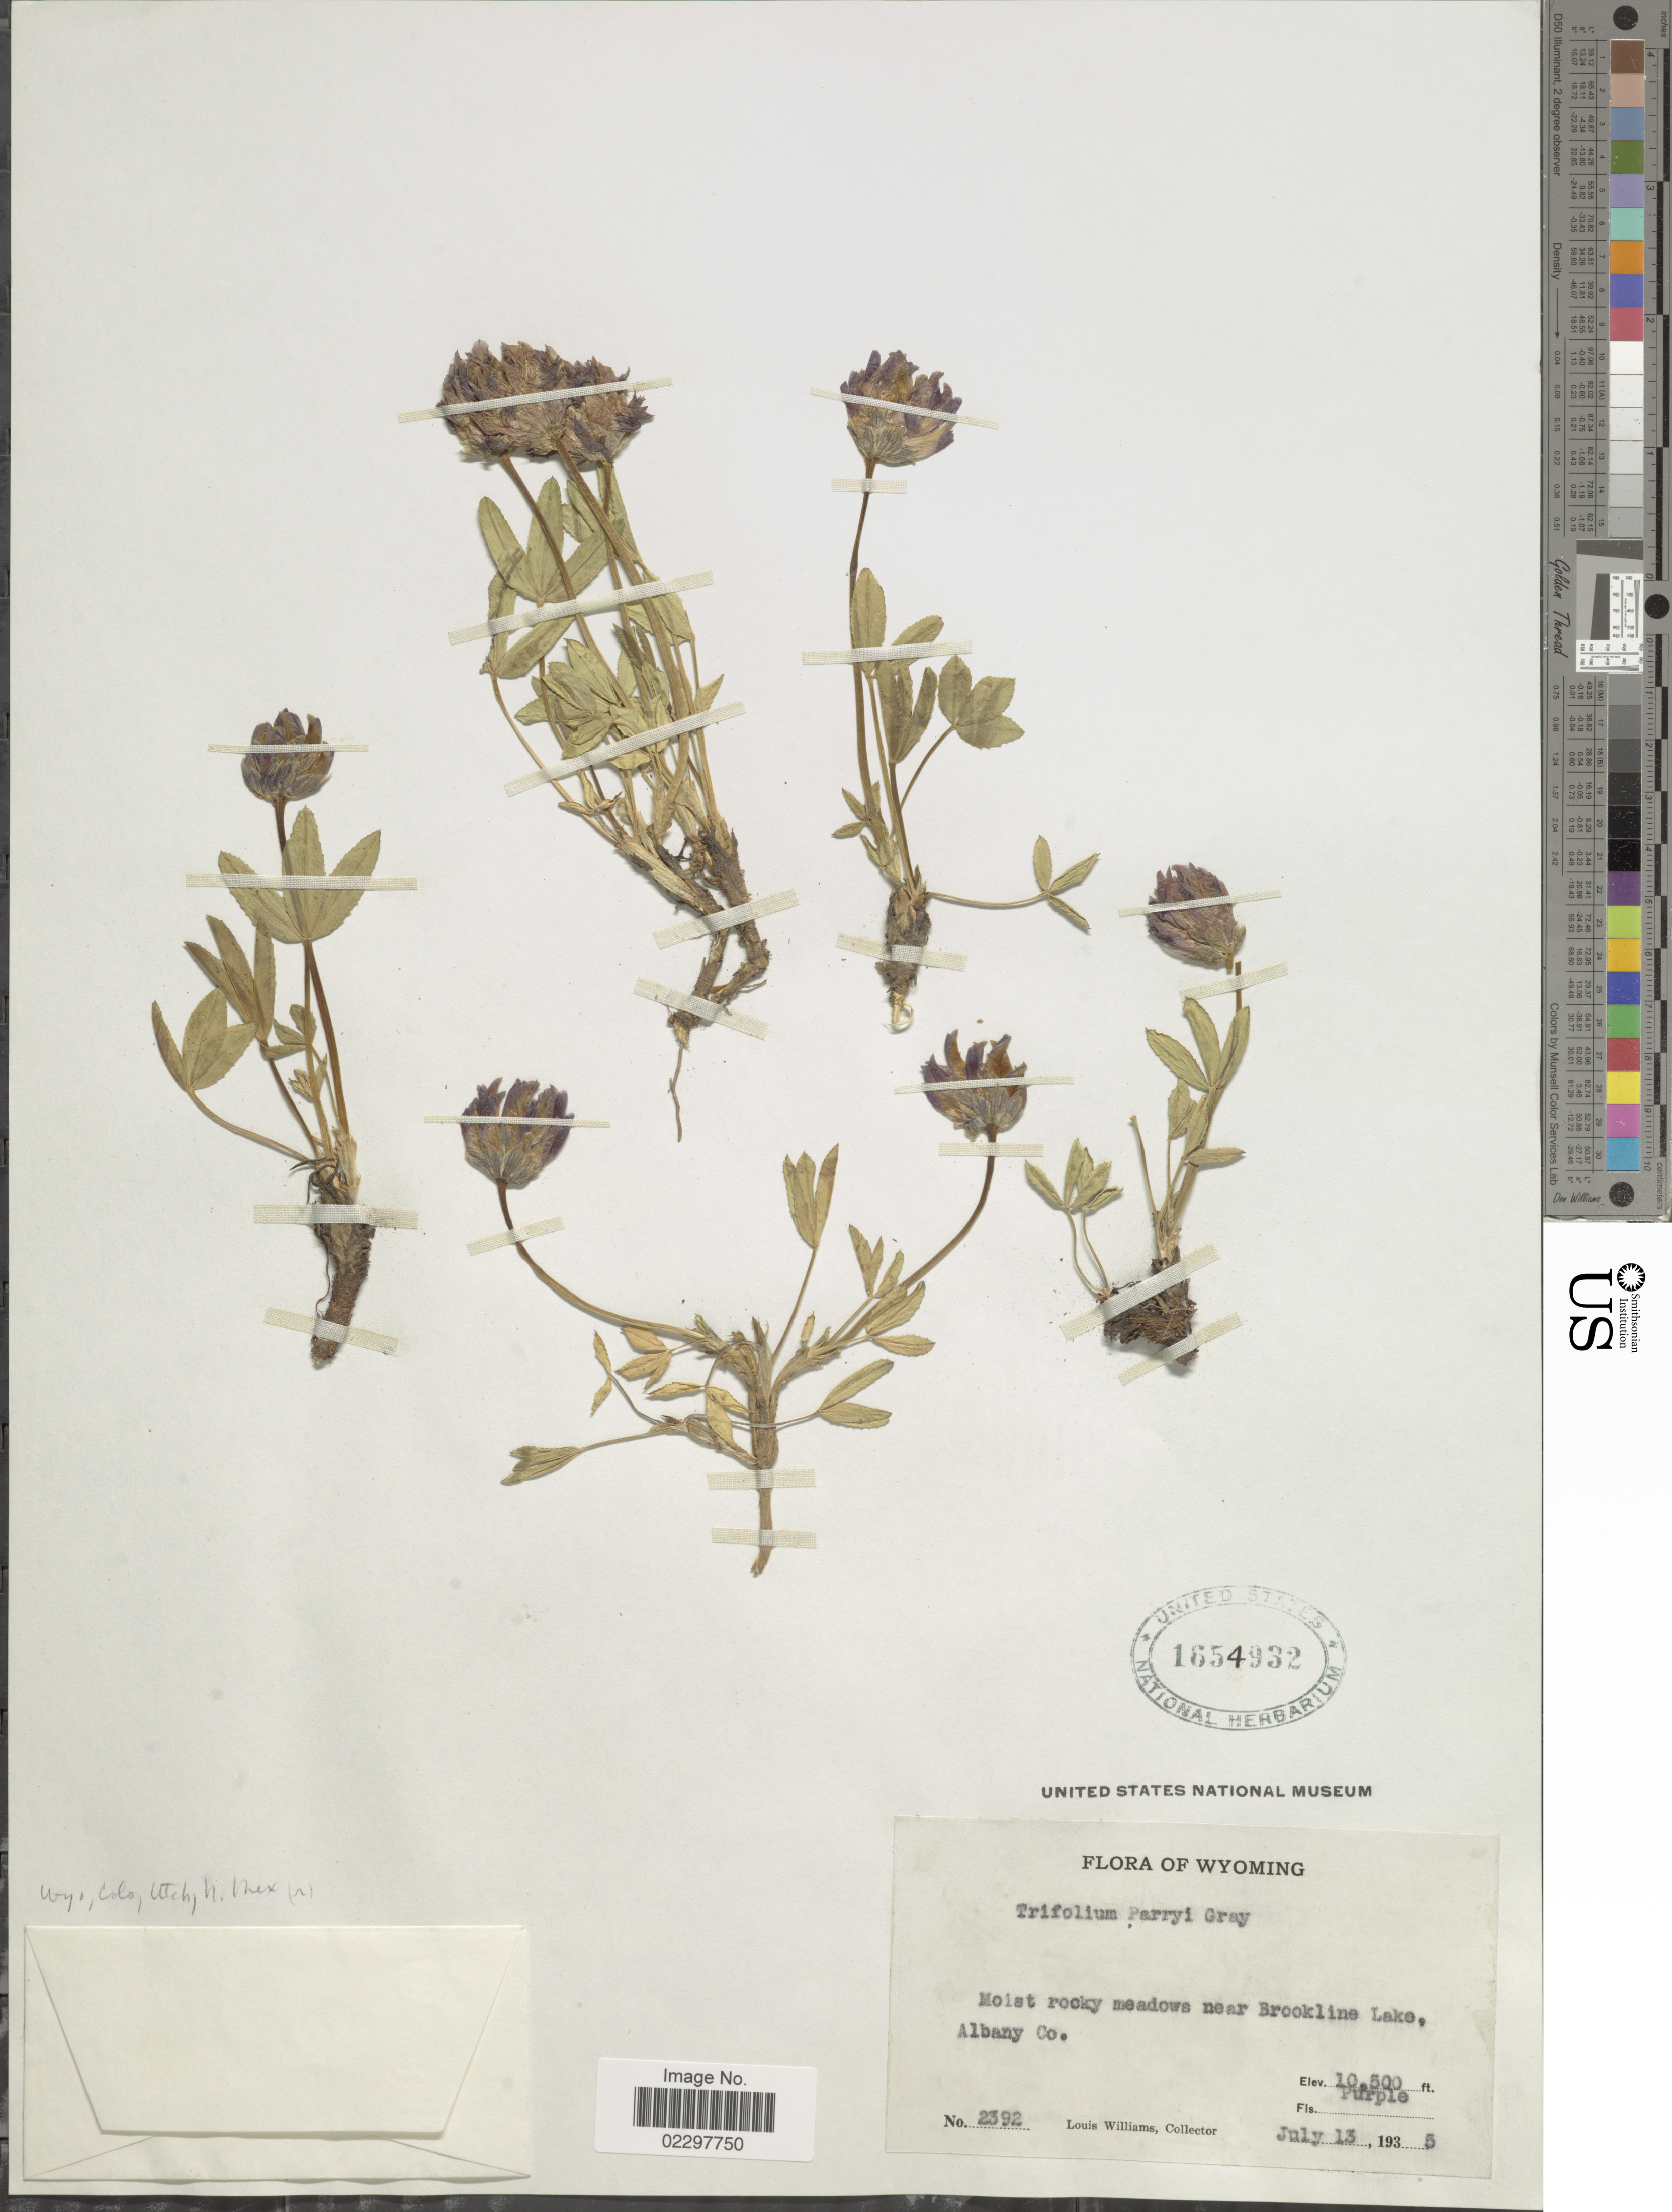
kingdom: Plantae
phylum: Tracheophyta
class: Magnoliopsida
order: Fabales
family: Fabaceae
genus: Trifolium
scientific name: Trifolium parryi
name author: A. Gray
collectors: L. G. Williams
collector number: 2392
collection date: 1935-07-13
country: United States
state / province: Wyoming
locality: Moist rocky meadows near Brookline Lake, Albany Co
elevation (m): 3200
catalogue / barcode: US 1654932